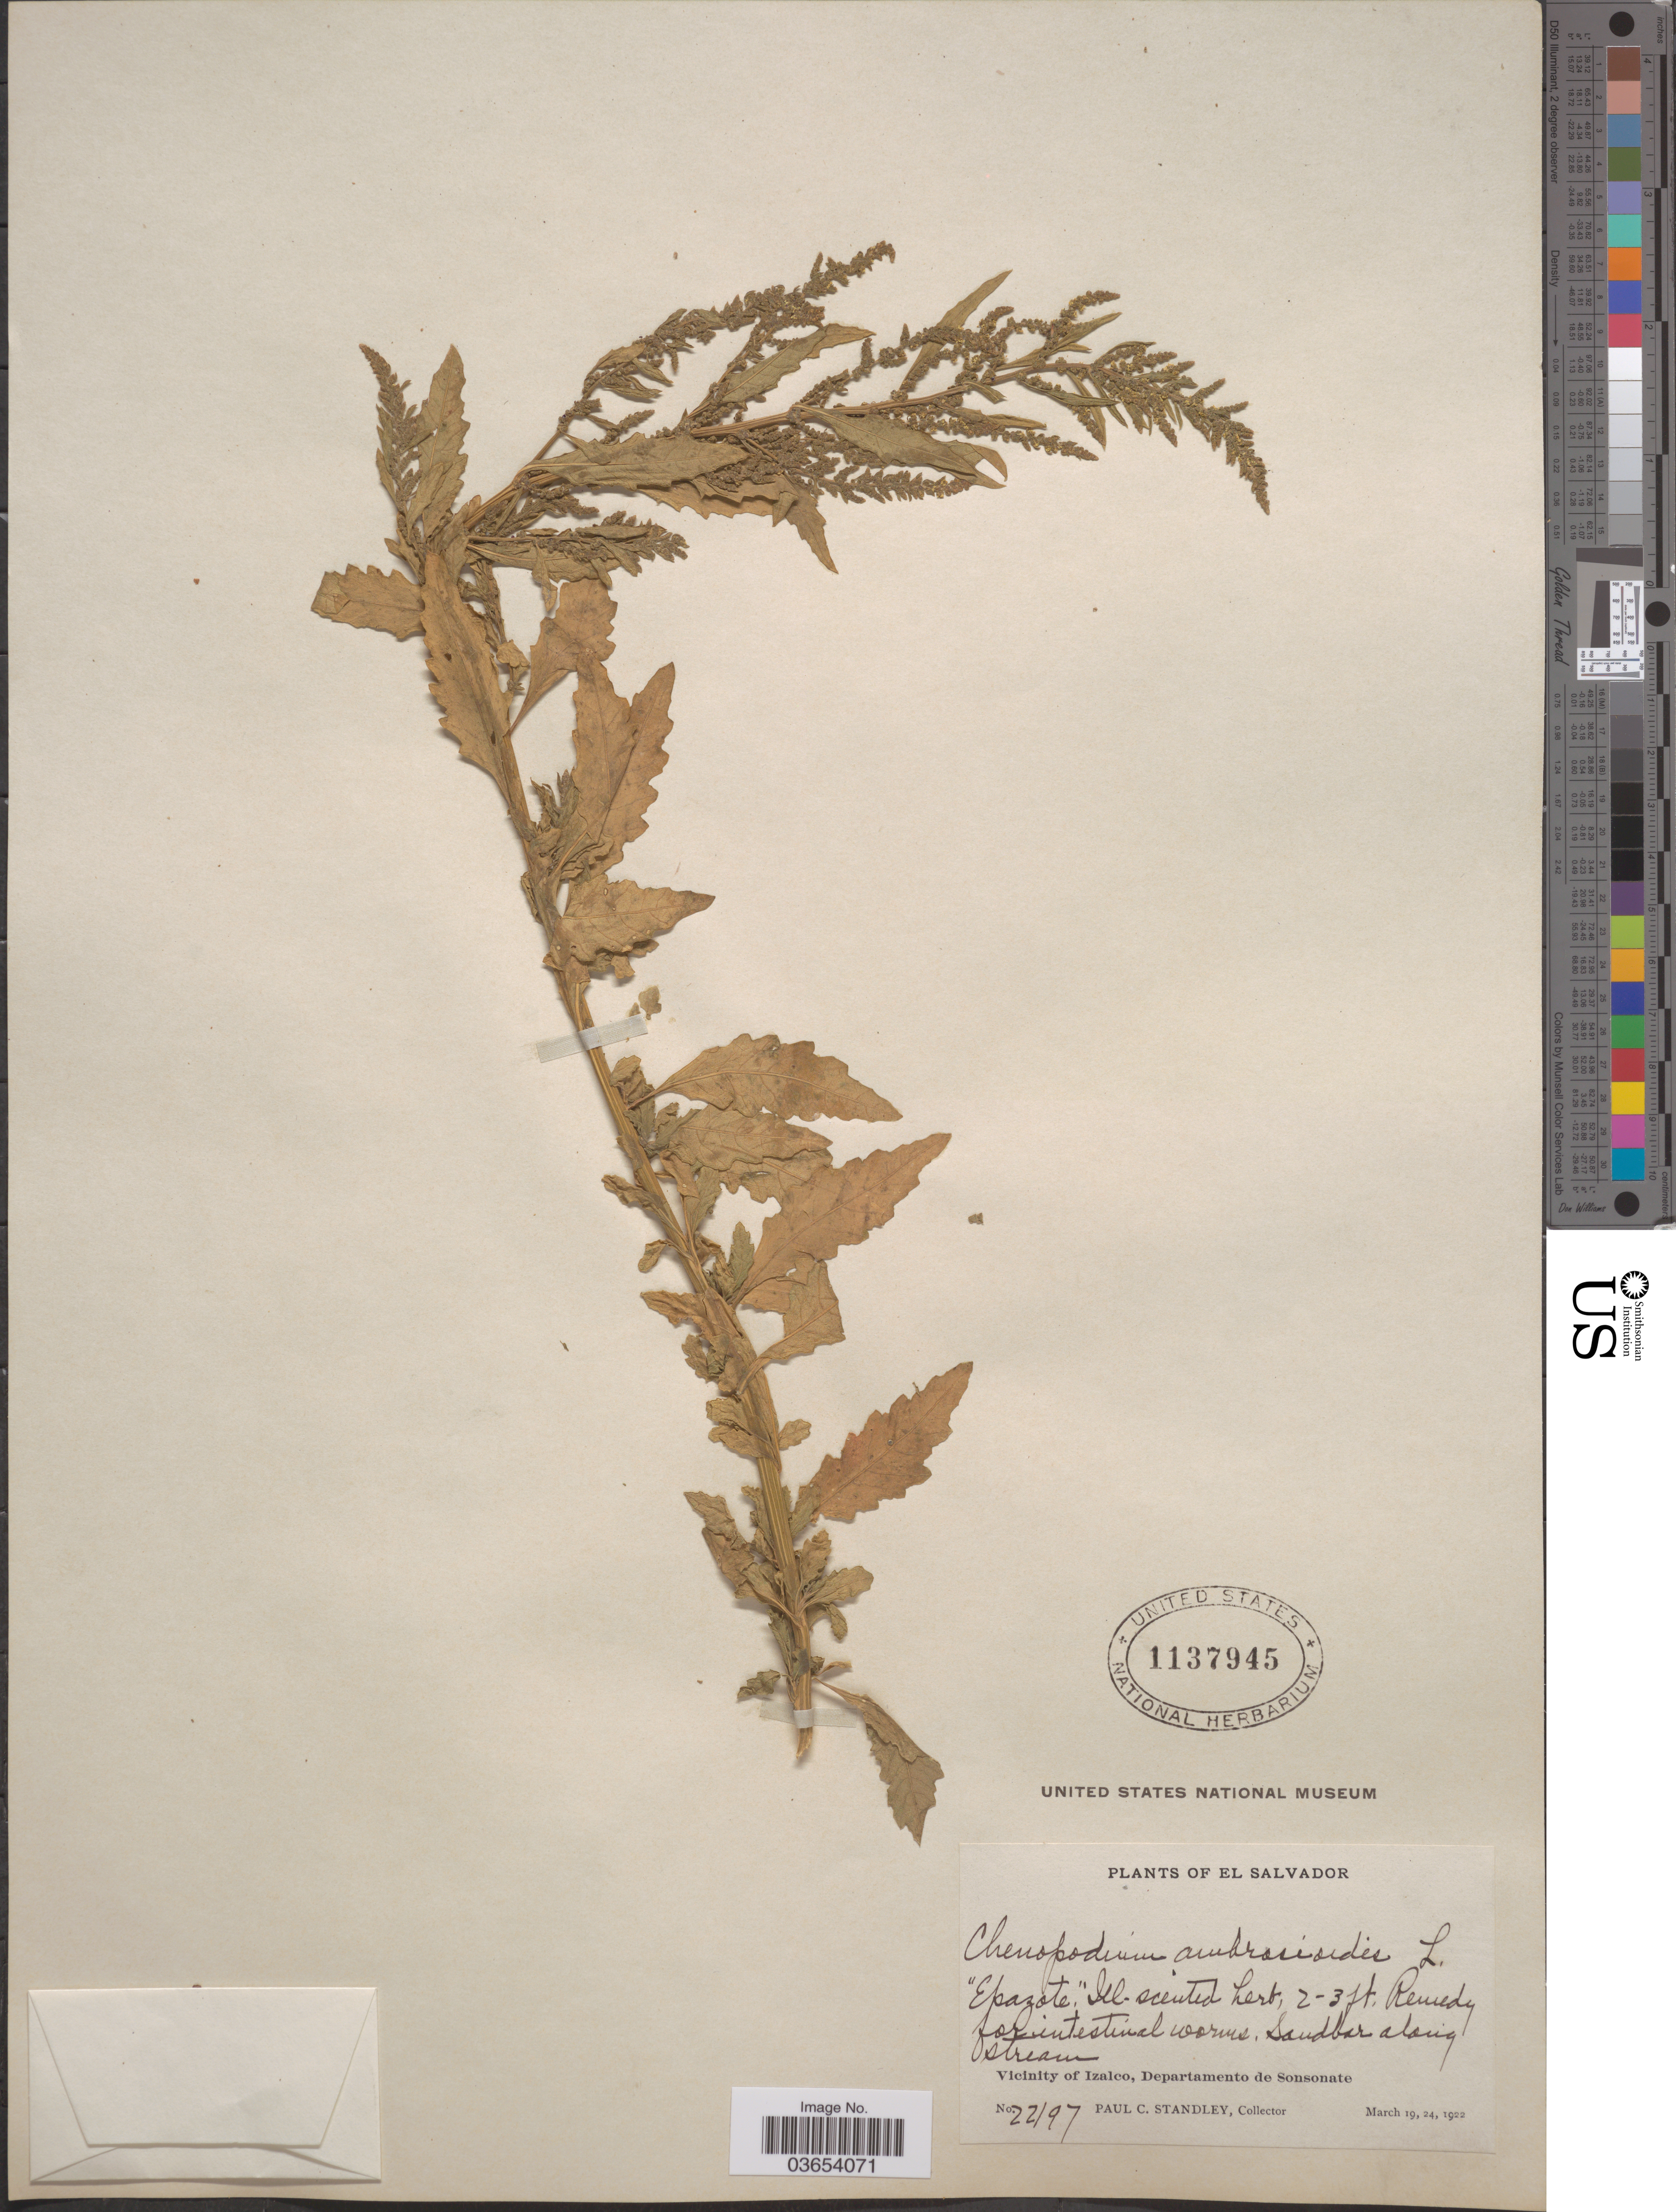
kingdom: Plantae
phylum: Tracheophyta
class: Magnoliopsida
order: Caryophyllales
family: Amaranthaceae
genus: Chenopodium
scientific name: Chenopodium ambrosioides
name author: L.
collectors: P. C. Standley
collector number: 22197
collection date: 1922-03-19/1922-03-24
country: El Salvador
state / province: Sonsonate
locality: Sandbar along stream. Vicinity of Izalco, Departamento de Sonsonate.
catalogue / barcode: US 1137945